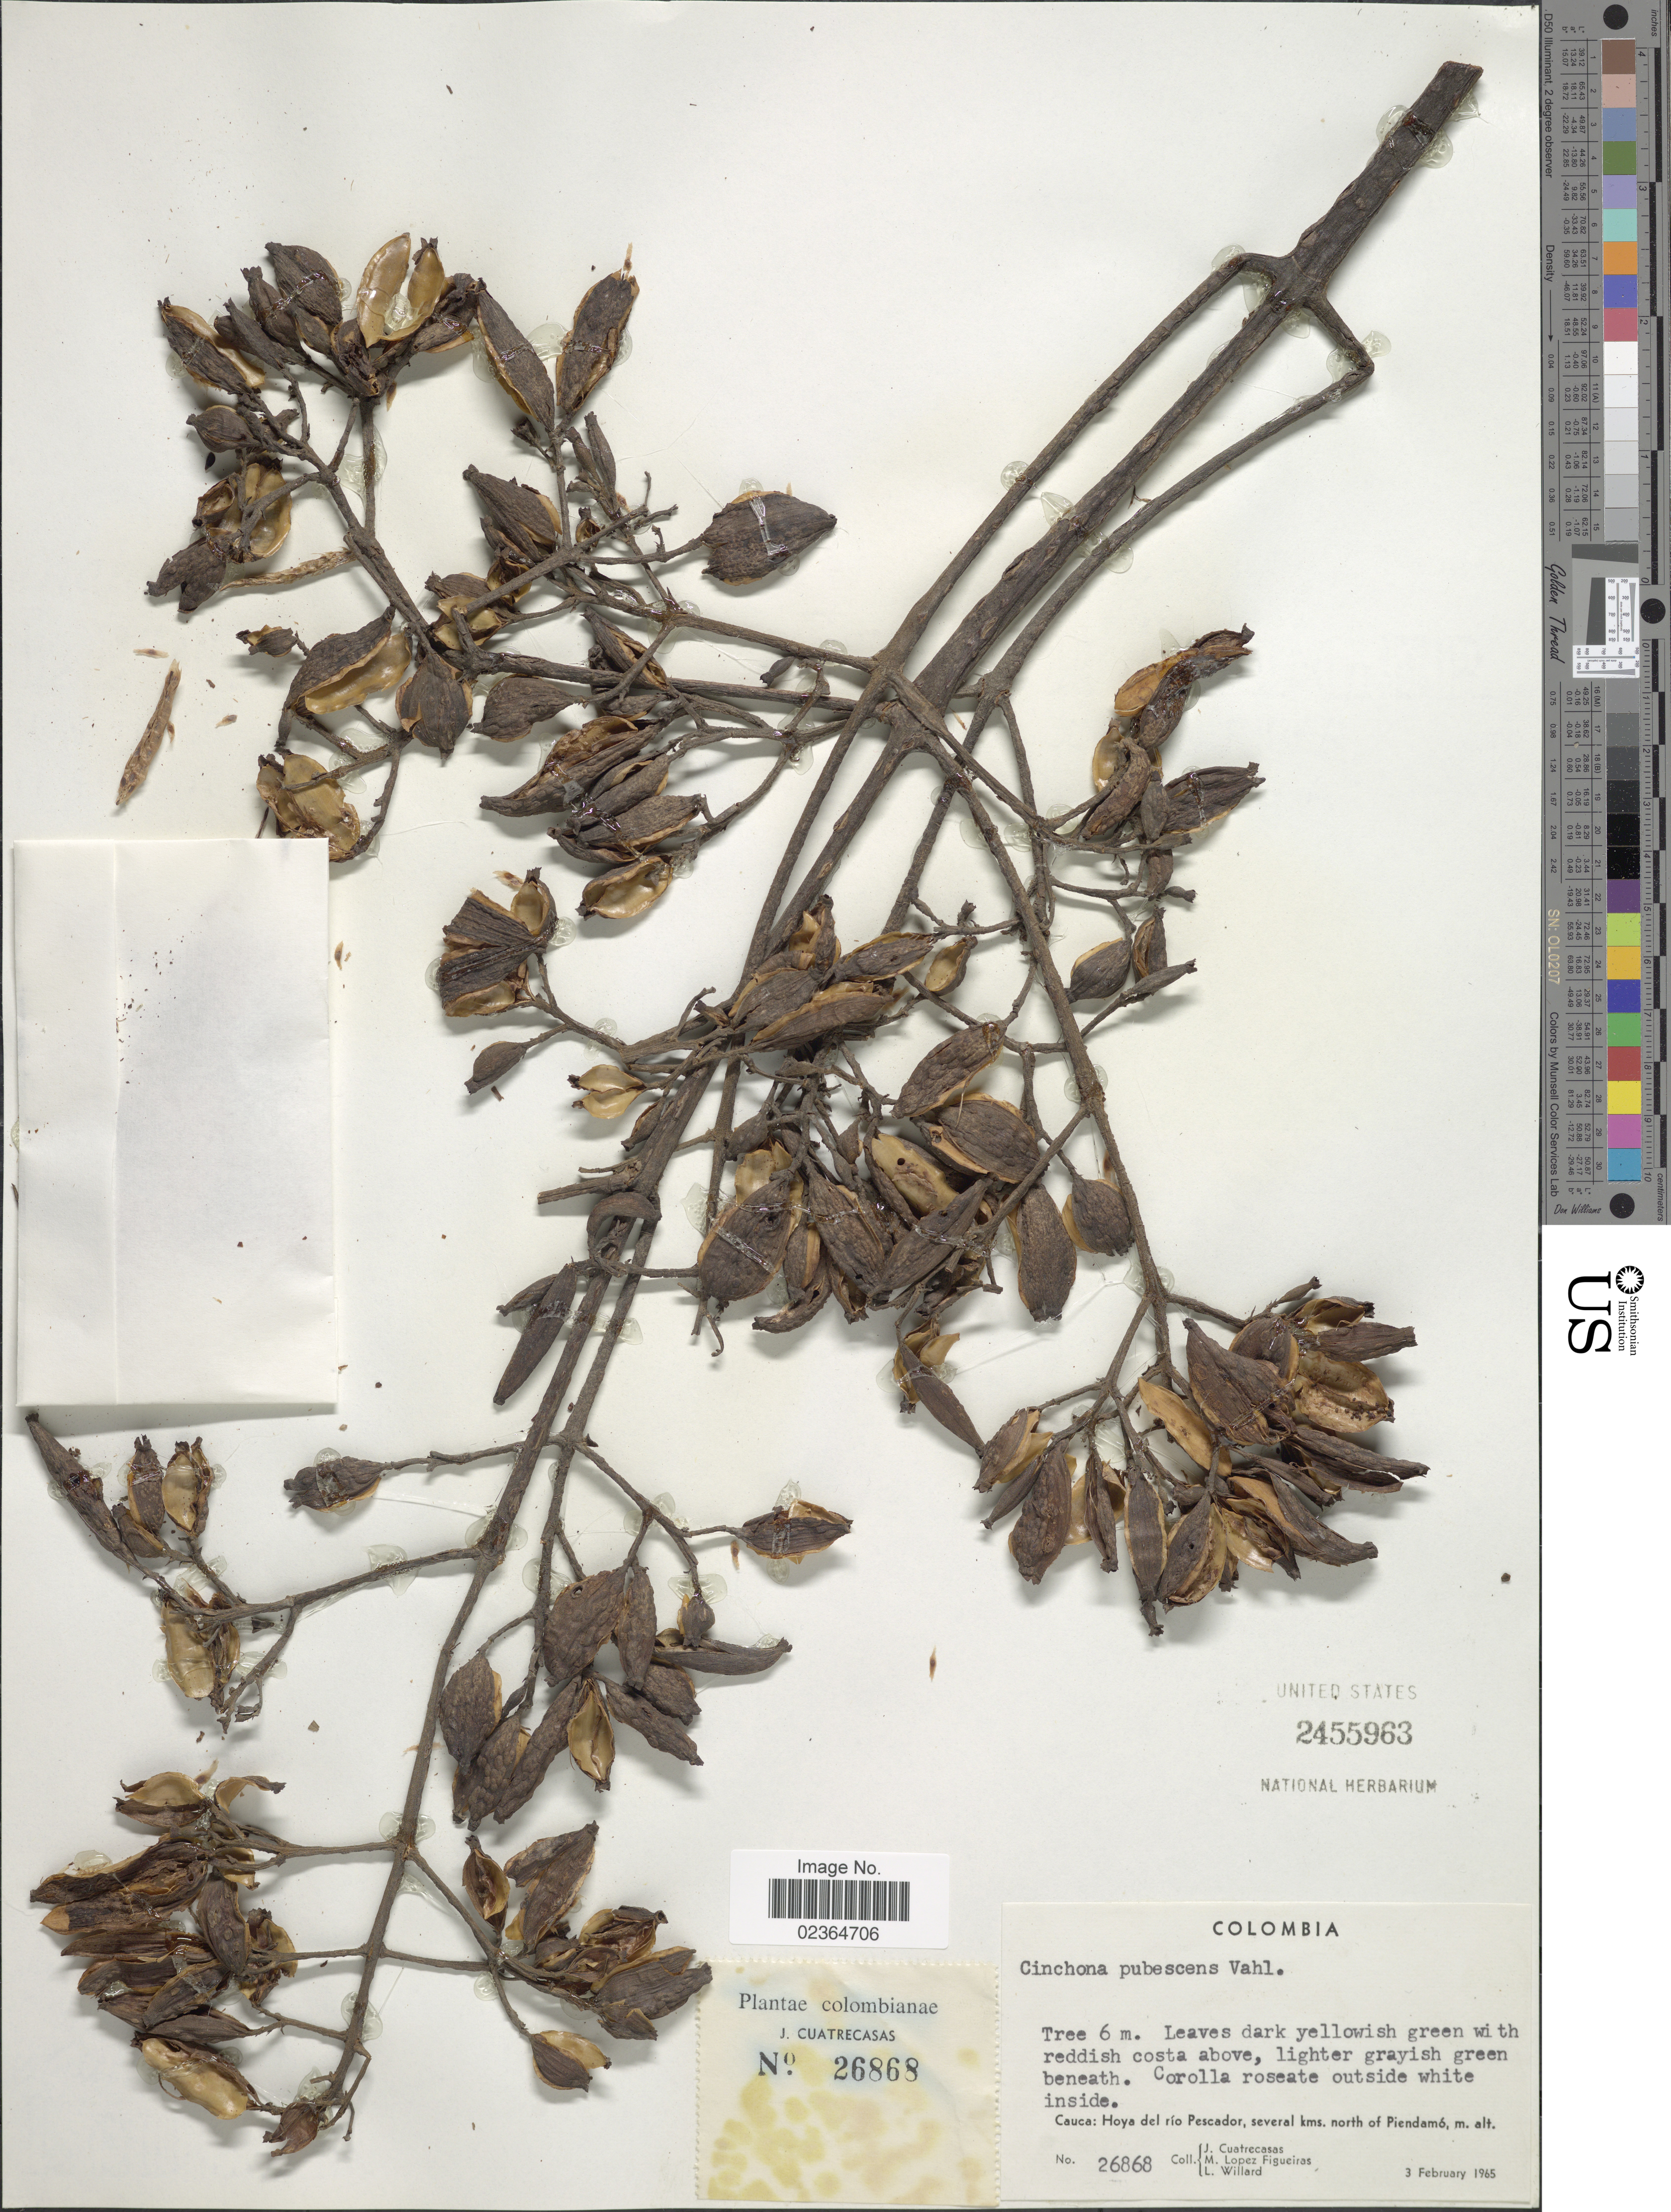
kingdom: Plantae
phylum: Tracheophyta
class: Magnoliopsida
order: Gentianales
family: Rubiaceae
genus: Cinchona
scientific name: Cinchona pubescens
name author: Vahl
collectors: J. Cuatrecasas, M. López Figueiras & L. Willard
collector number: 26868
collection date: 1965-02-03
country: Colombia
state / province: Cauca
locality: Hoya del río Pescador, several kms. north of Piendamó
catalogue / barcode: US 2455963